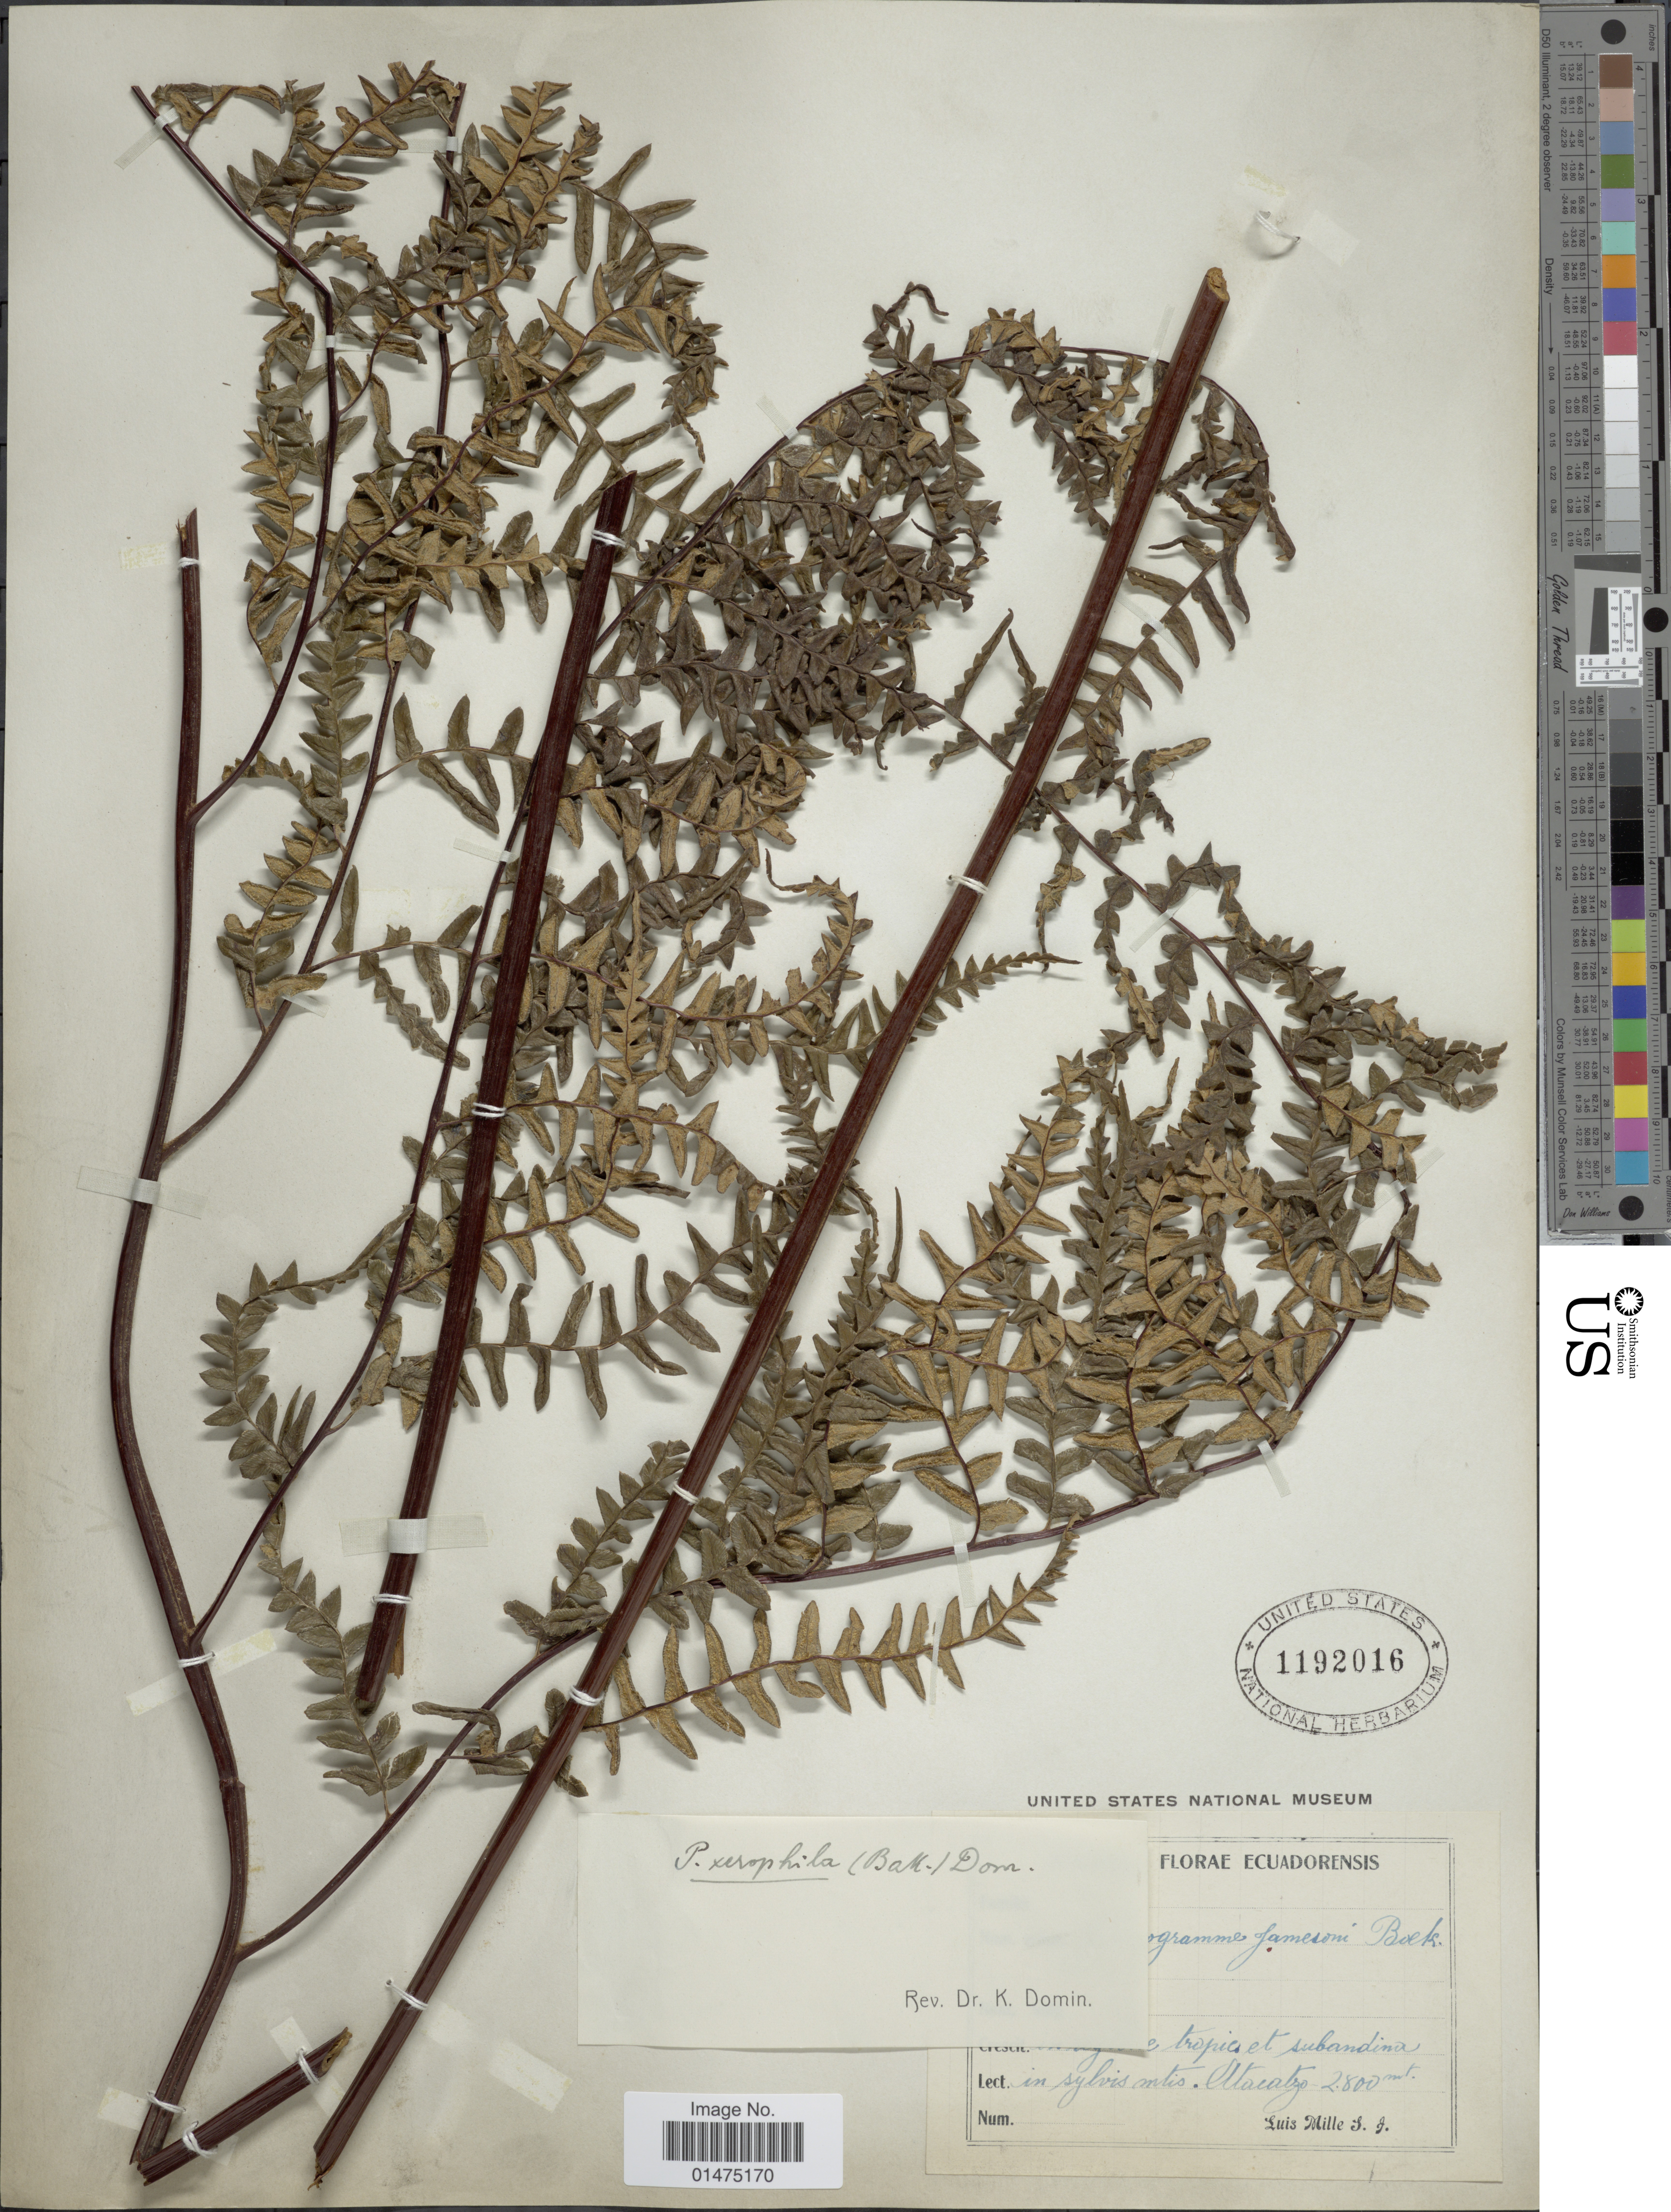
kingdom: Plantae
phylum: Tracheophyta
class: Polypodiopsida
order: Polypodiales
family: Pteridaceae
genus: Pityrogramma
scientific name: Pityrogramma tartarea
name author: (Cav.) Maxon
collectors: L. Mille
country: Ecuador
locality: Tropics et Subamdina, in sylvis mts, Atacazo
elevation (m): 2800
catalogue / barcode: US 1192016